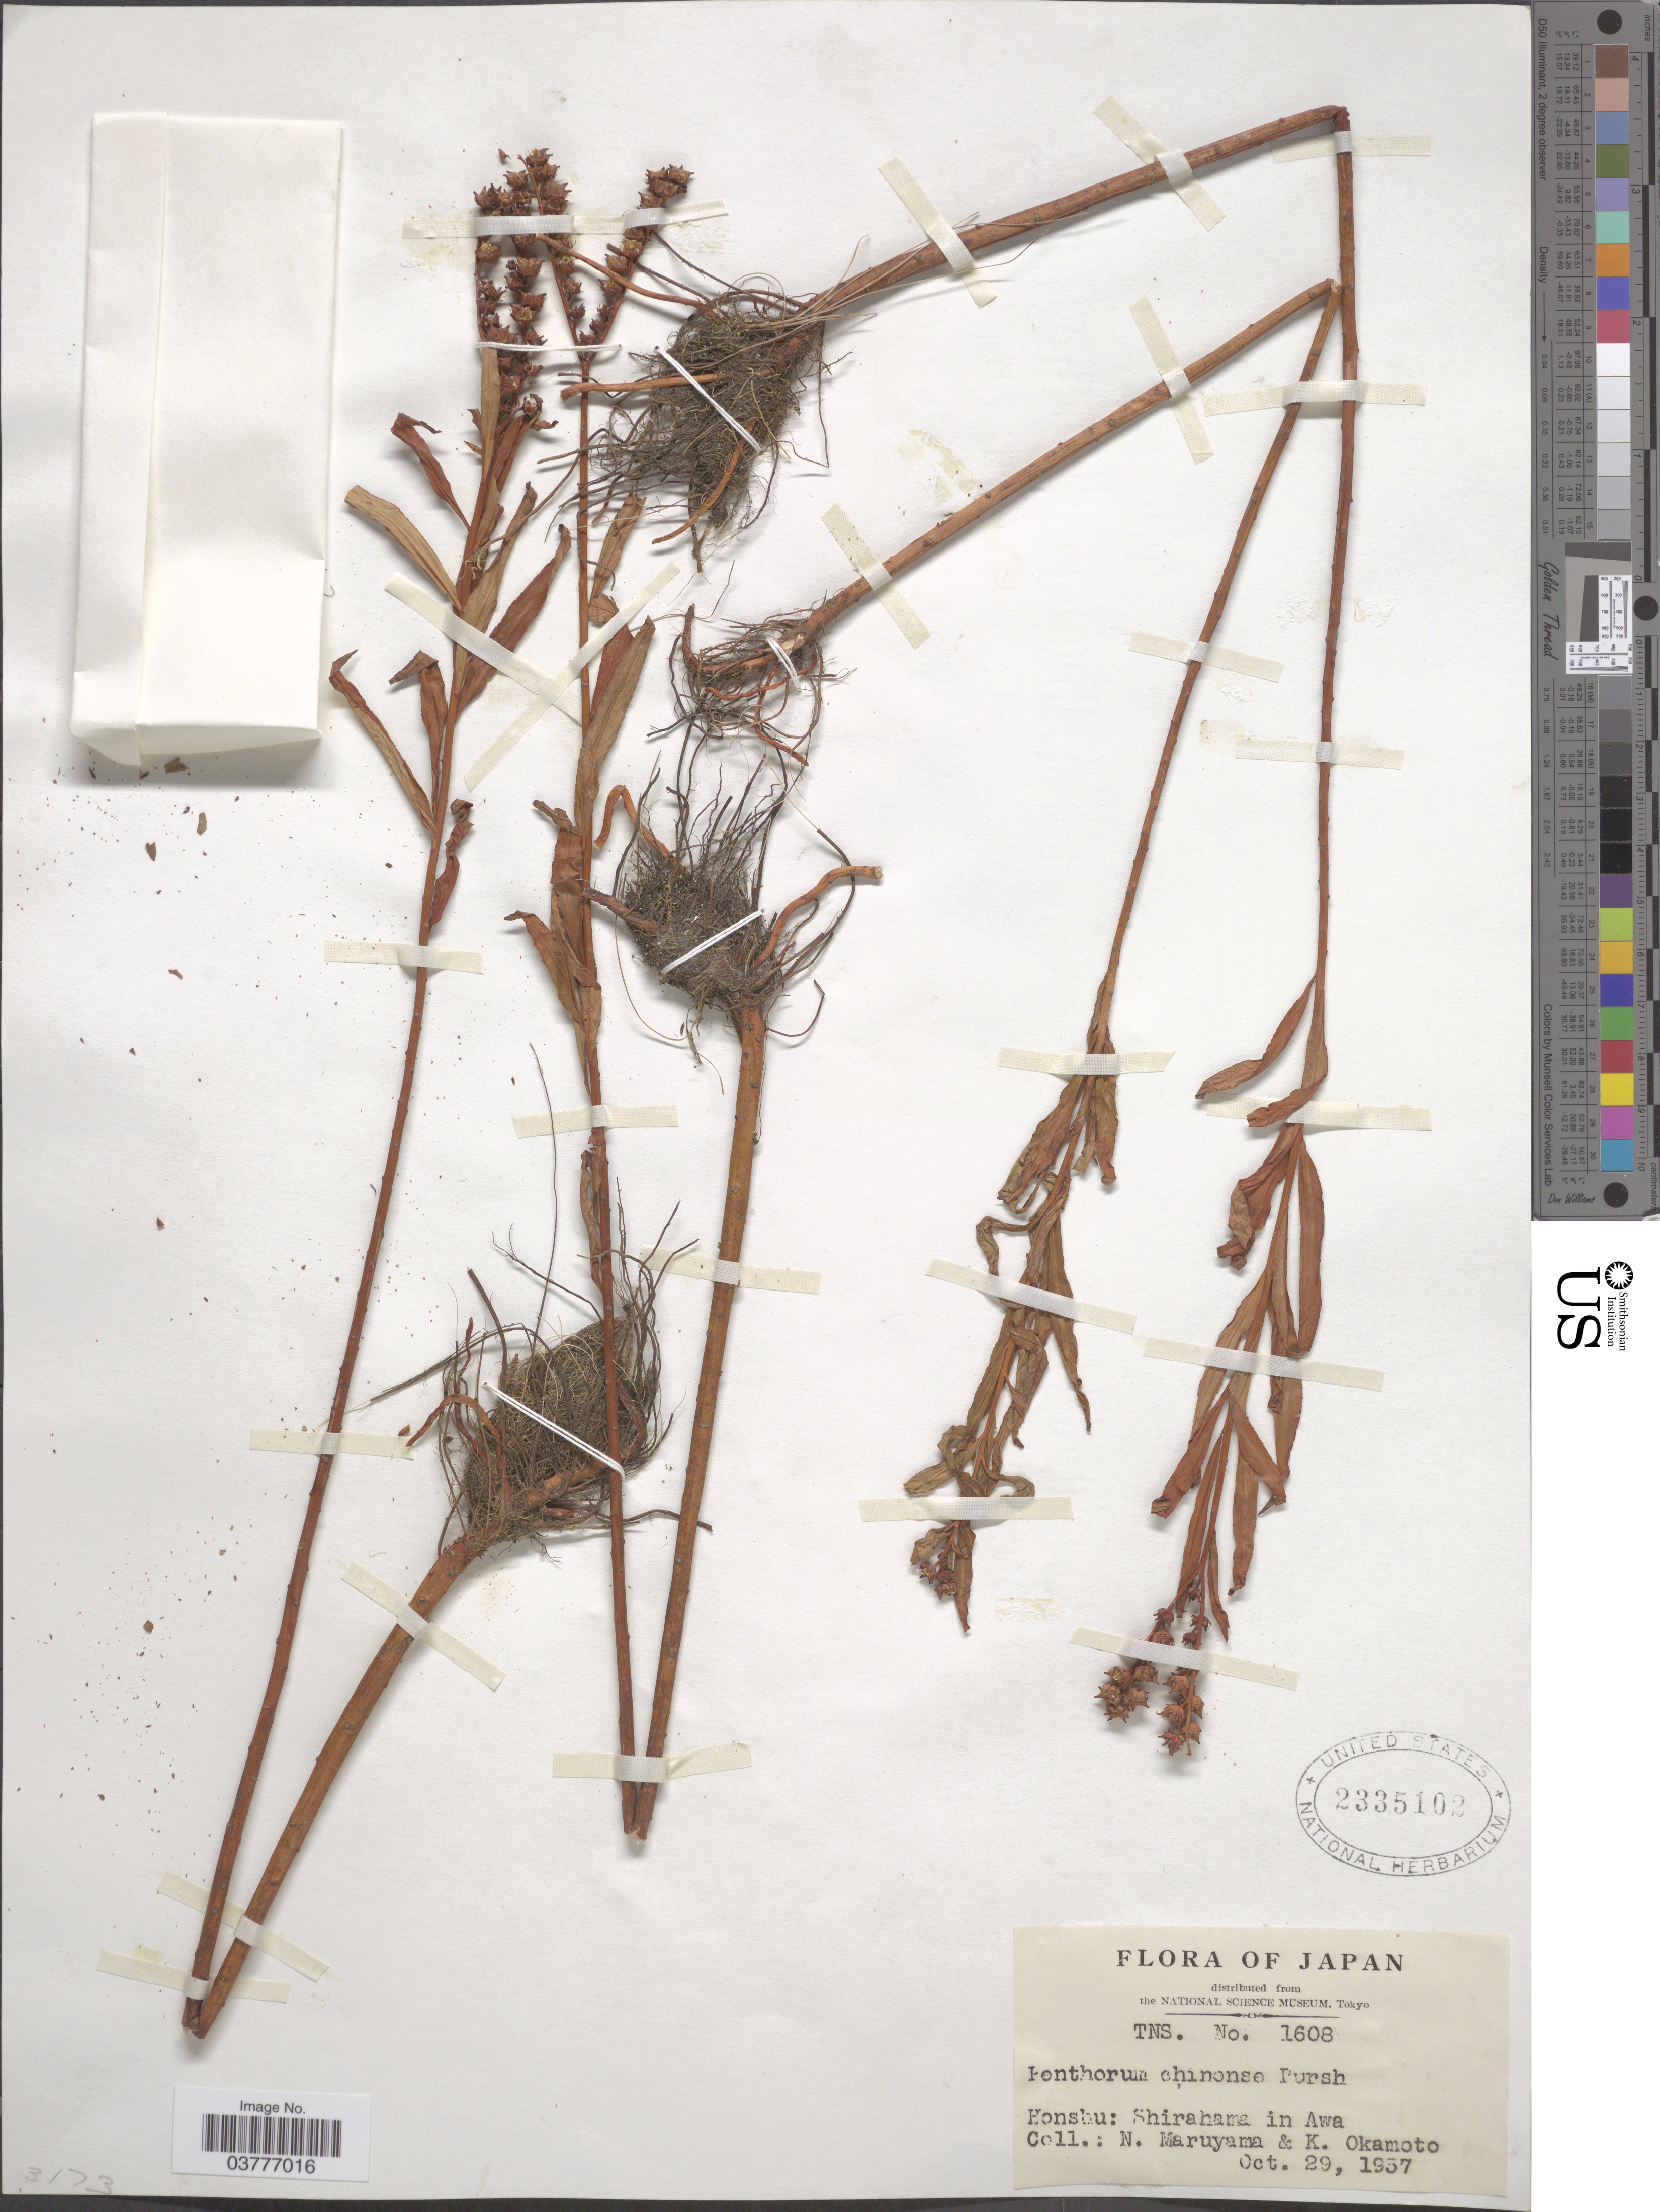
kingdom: Plantae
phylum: Tracheophyta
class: Magnoliopsida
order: Saxifragales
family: Penthoraceae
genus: Penthorum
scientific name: Penthorum chinense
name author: Pursh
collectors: N. Maruyama & K. Okamoto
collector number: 1608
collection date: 1957-10-29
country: Japan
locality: Honshu: Shirahama in Awa.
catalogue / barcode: US 2335102